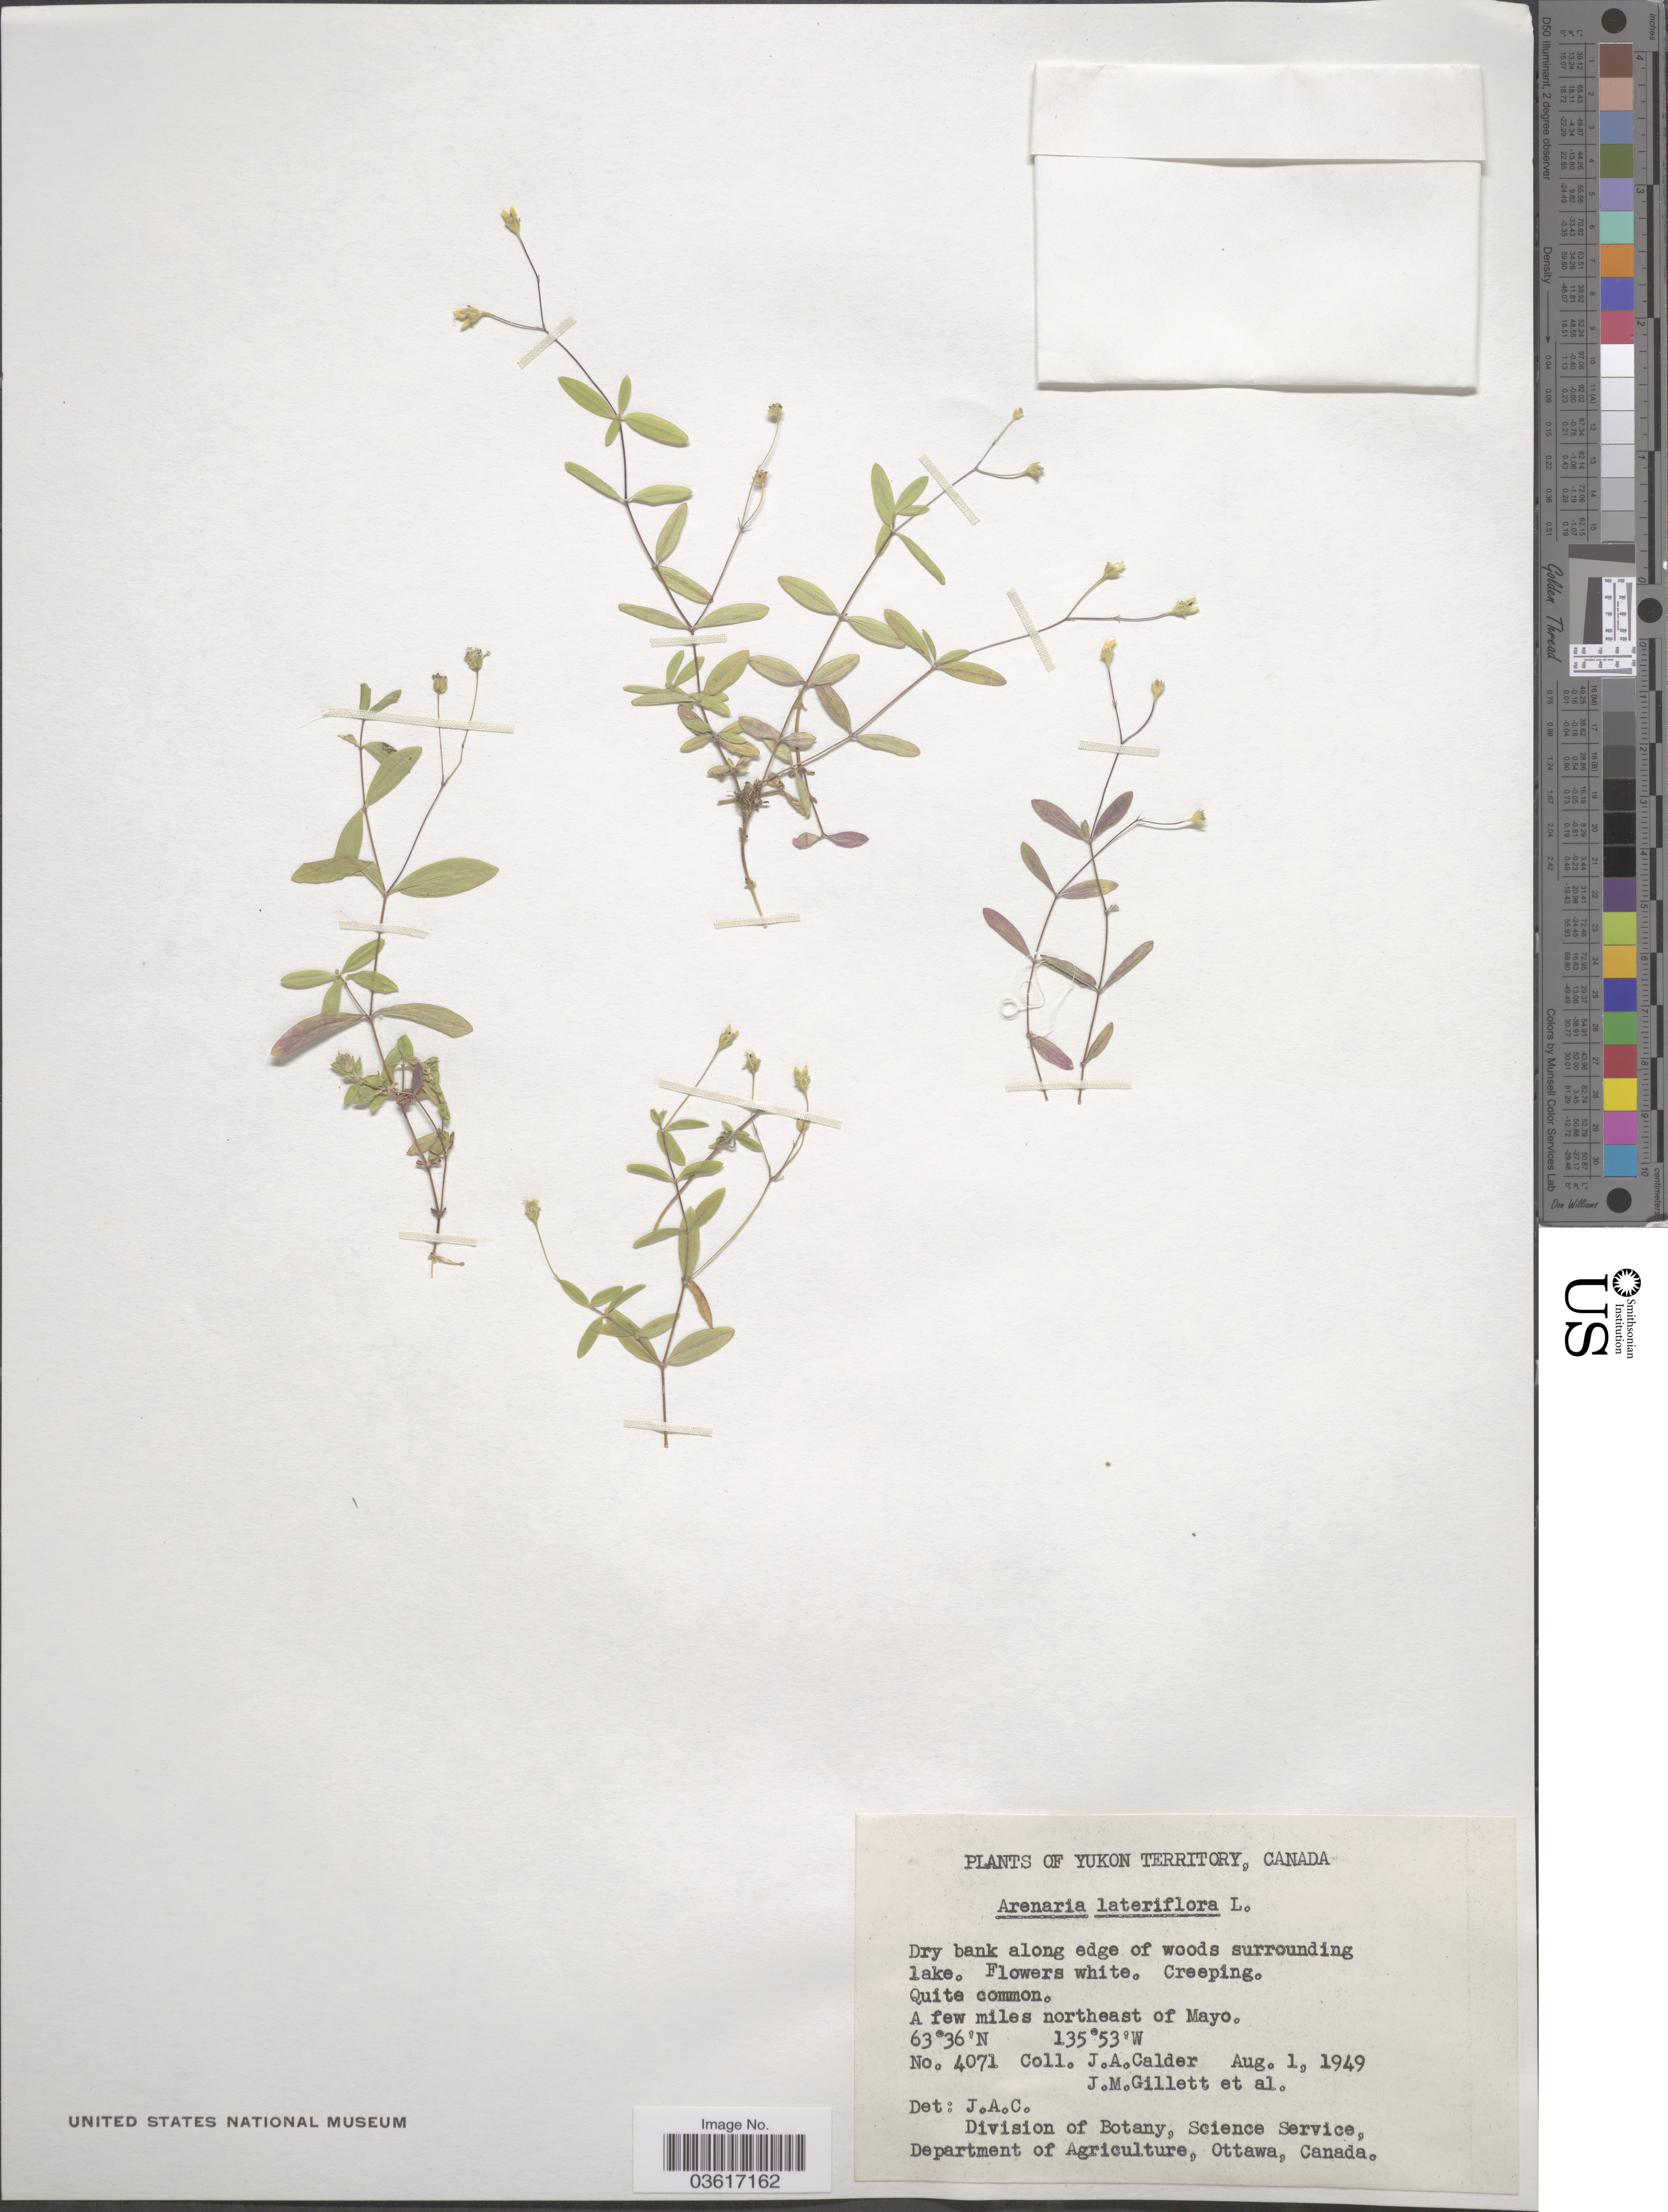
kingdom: Plantae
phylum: Tracheophyta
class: Magnoliopsida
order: Caryophyllales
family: Caryophyllaceae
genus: Moehringia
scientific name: Moehringia lateriflora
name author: (L.) Fenzl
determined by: Strong, Mark T., (BOT), Smithsonian Institution - National Museum of Natural History (UNITED STATES)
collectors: J. A. Calder, J. M. Gillett & et al.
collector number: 4071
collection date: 1949-08-01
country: Canada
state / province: Yukon Territory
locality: A few miles northeast of Mayo.